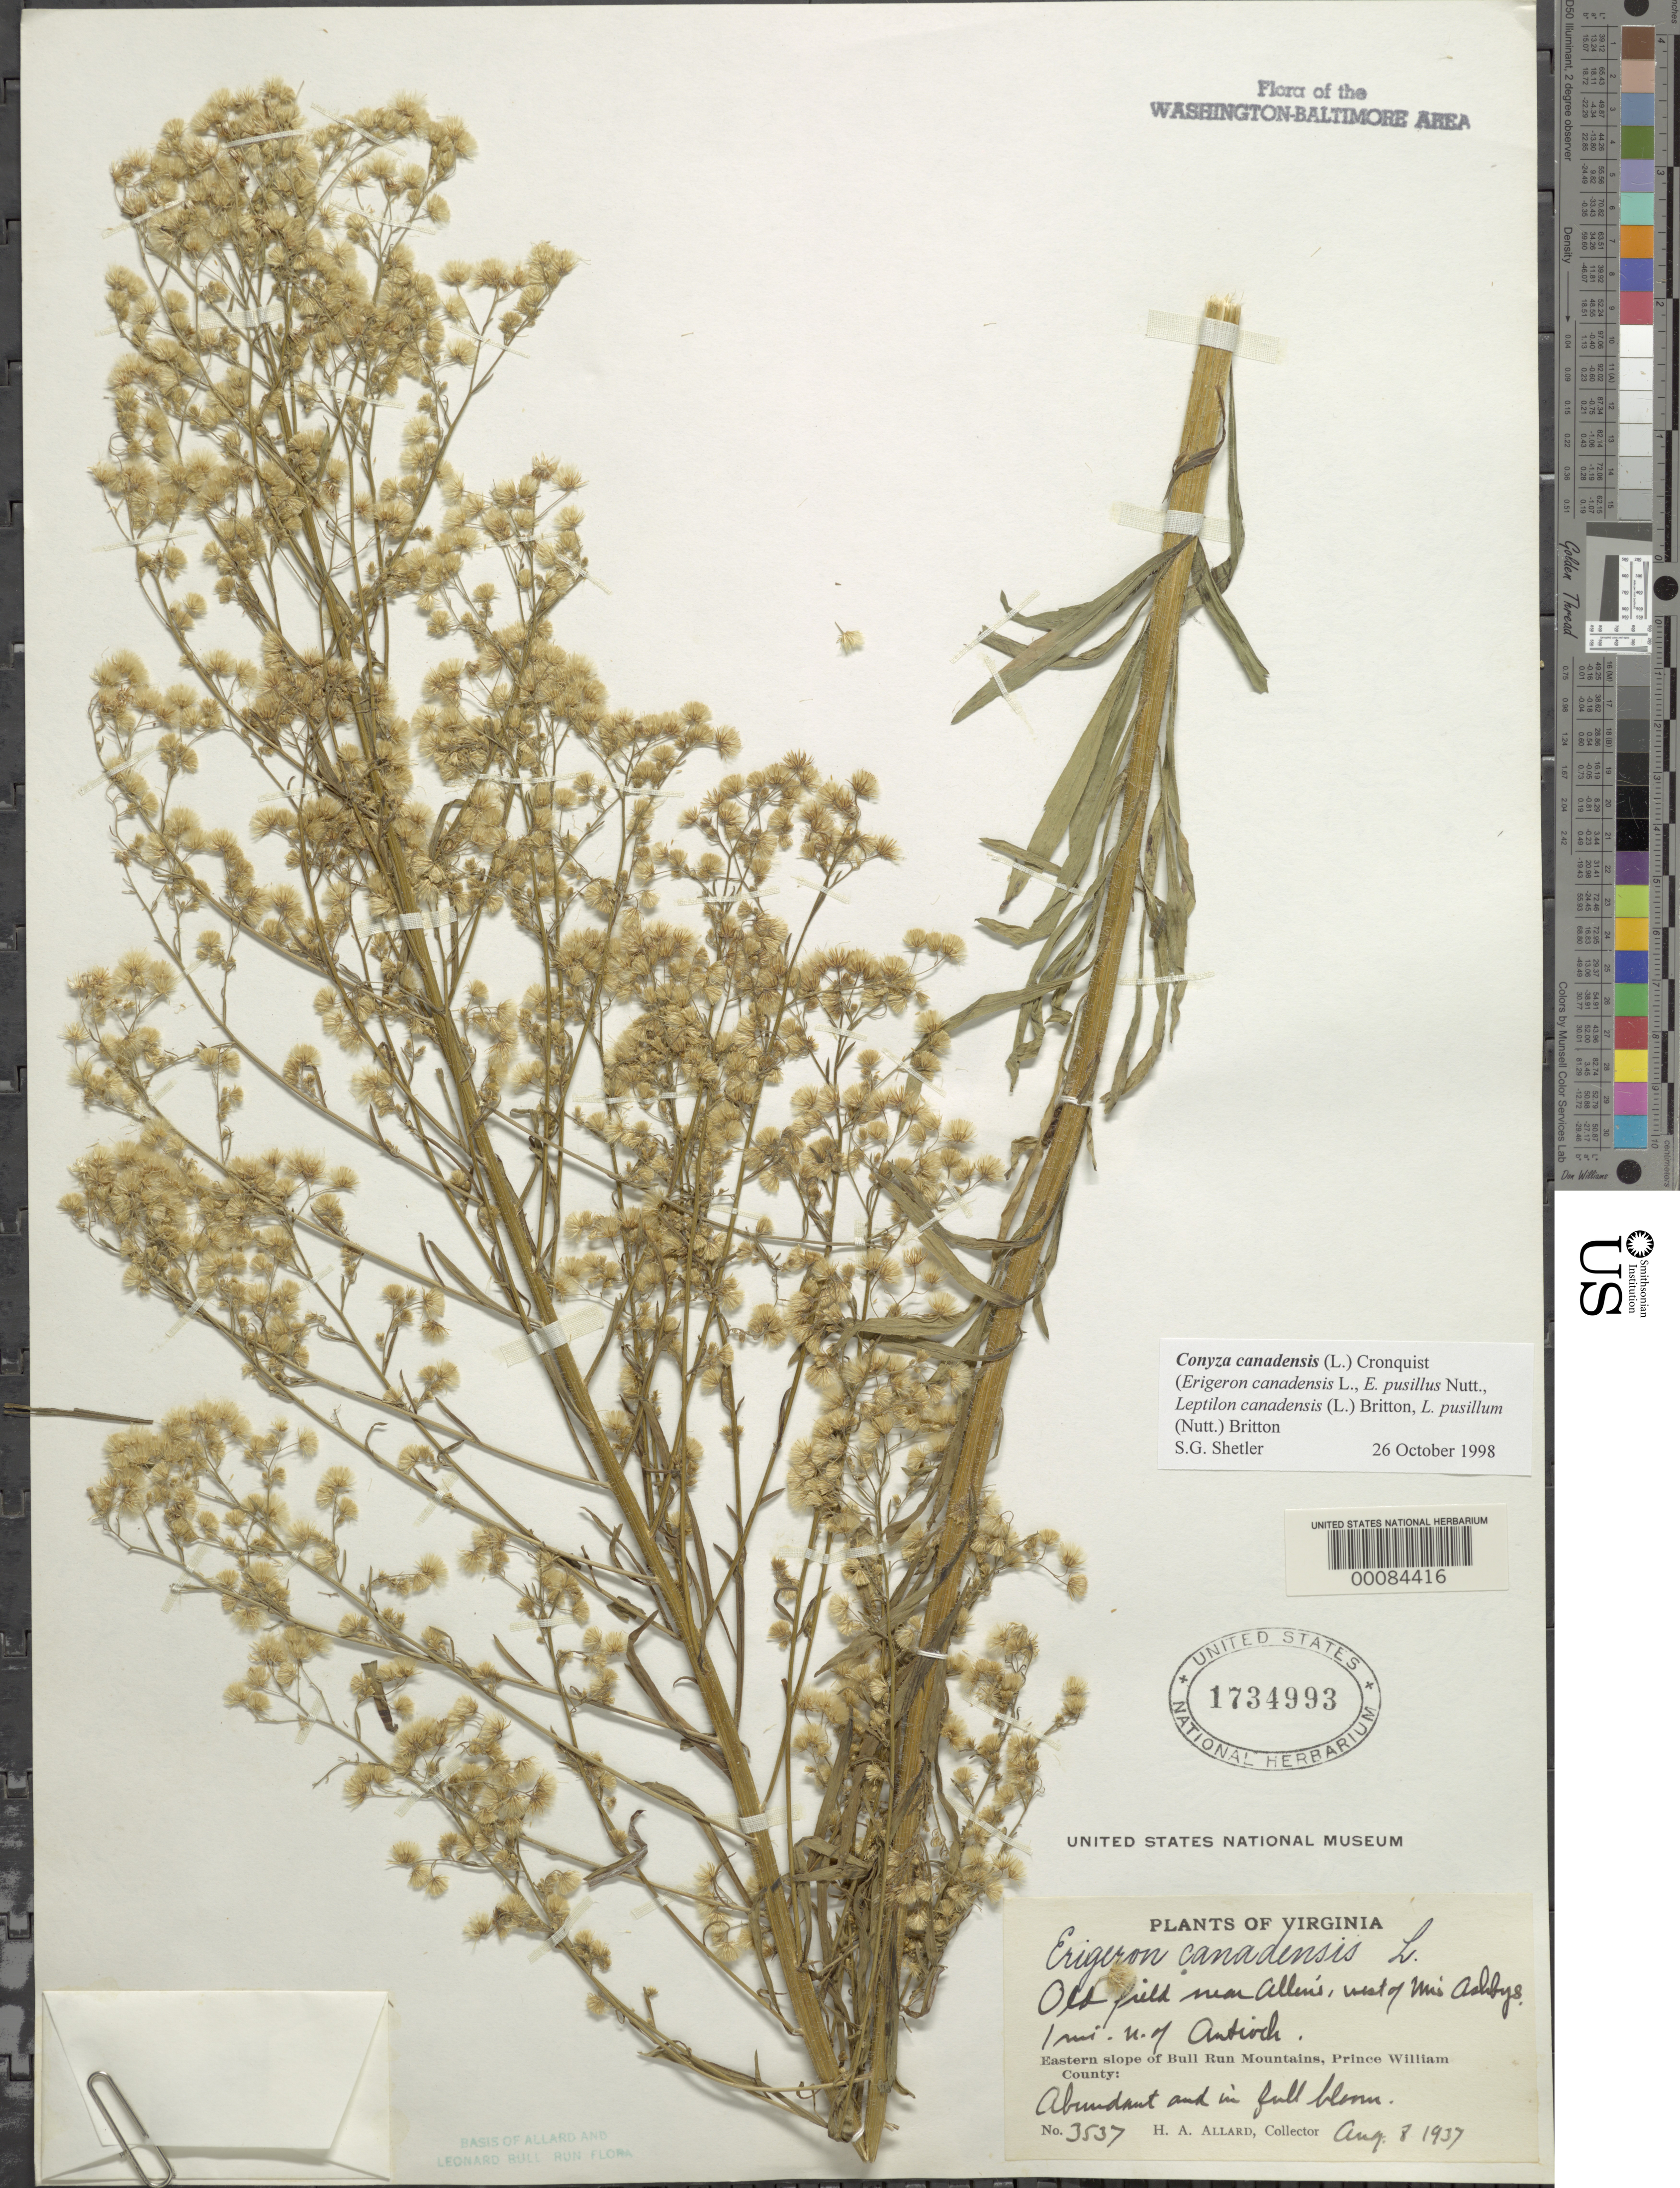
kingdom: Plantae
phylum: Tracheophyta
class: Magnoliopsida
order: Asterales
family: Asteraceae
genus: Conyza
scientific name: Conyza canadensis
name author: (L.) Cronq.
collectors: H. A. Allard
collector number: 3537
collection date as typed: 08 Aug 1937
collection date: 1937-08-08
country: United States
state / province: Virginia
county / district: Prince William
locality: North of Antioch near Allens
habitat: Old field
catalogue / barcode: US 1734993